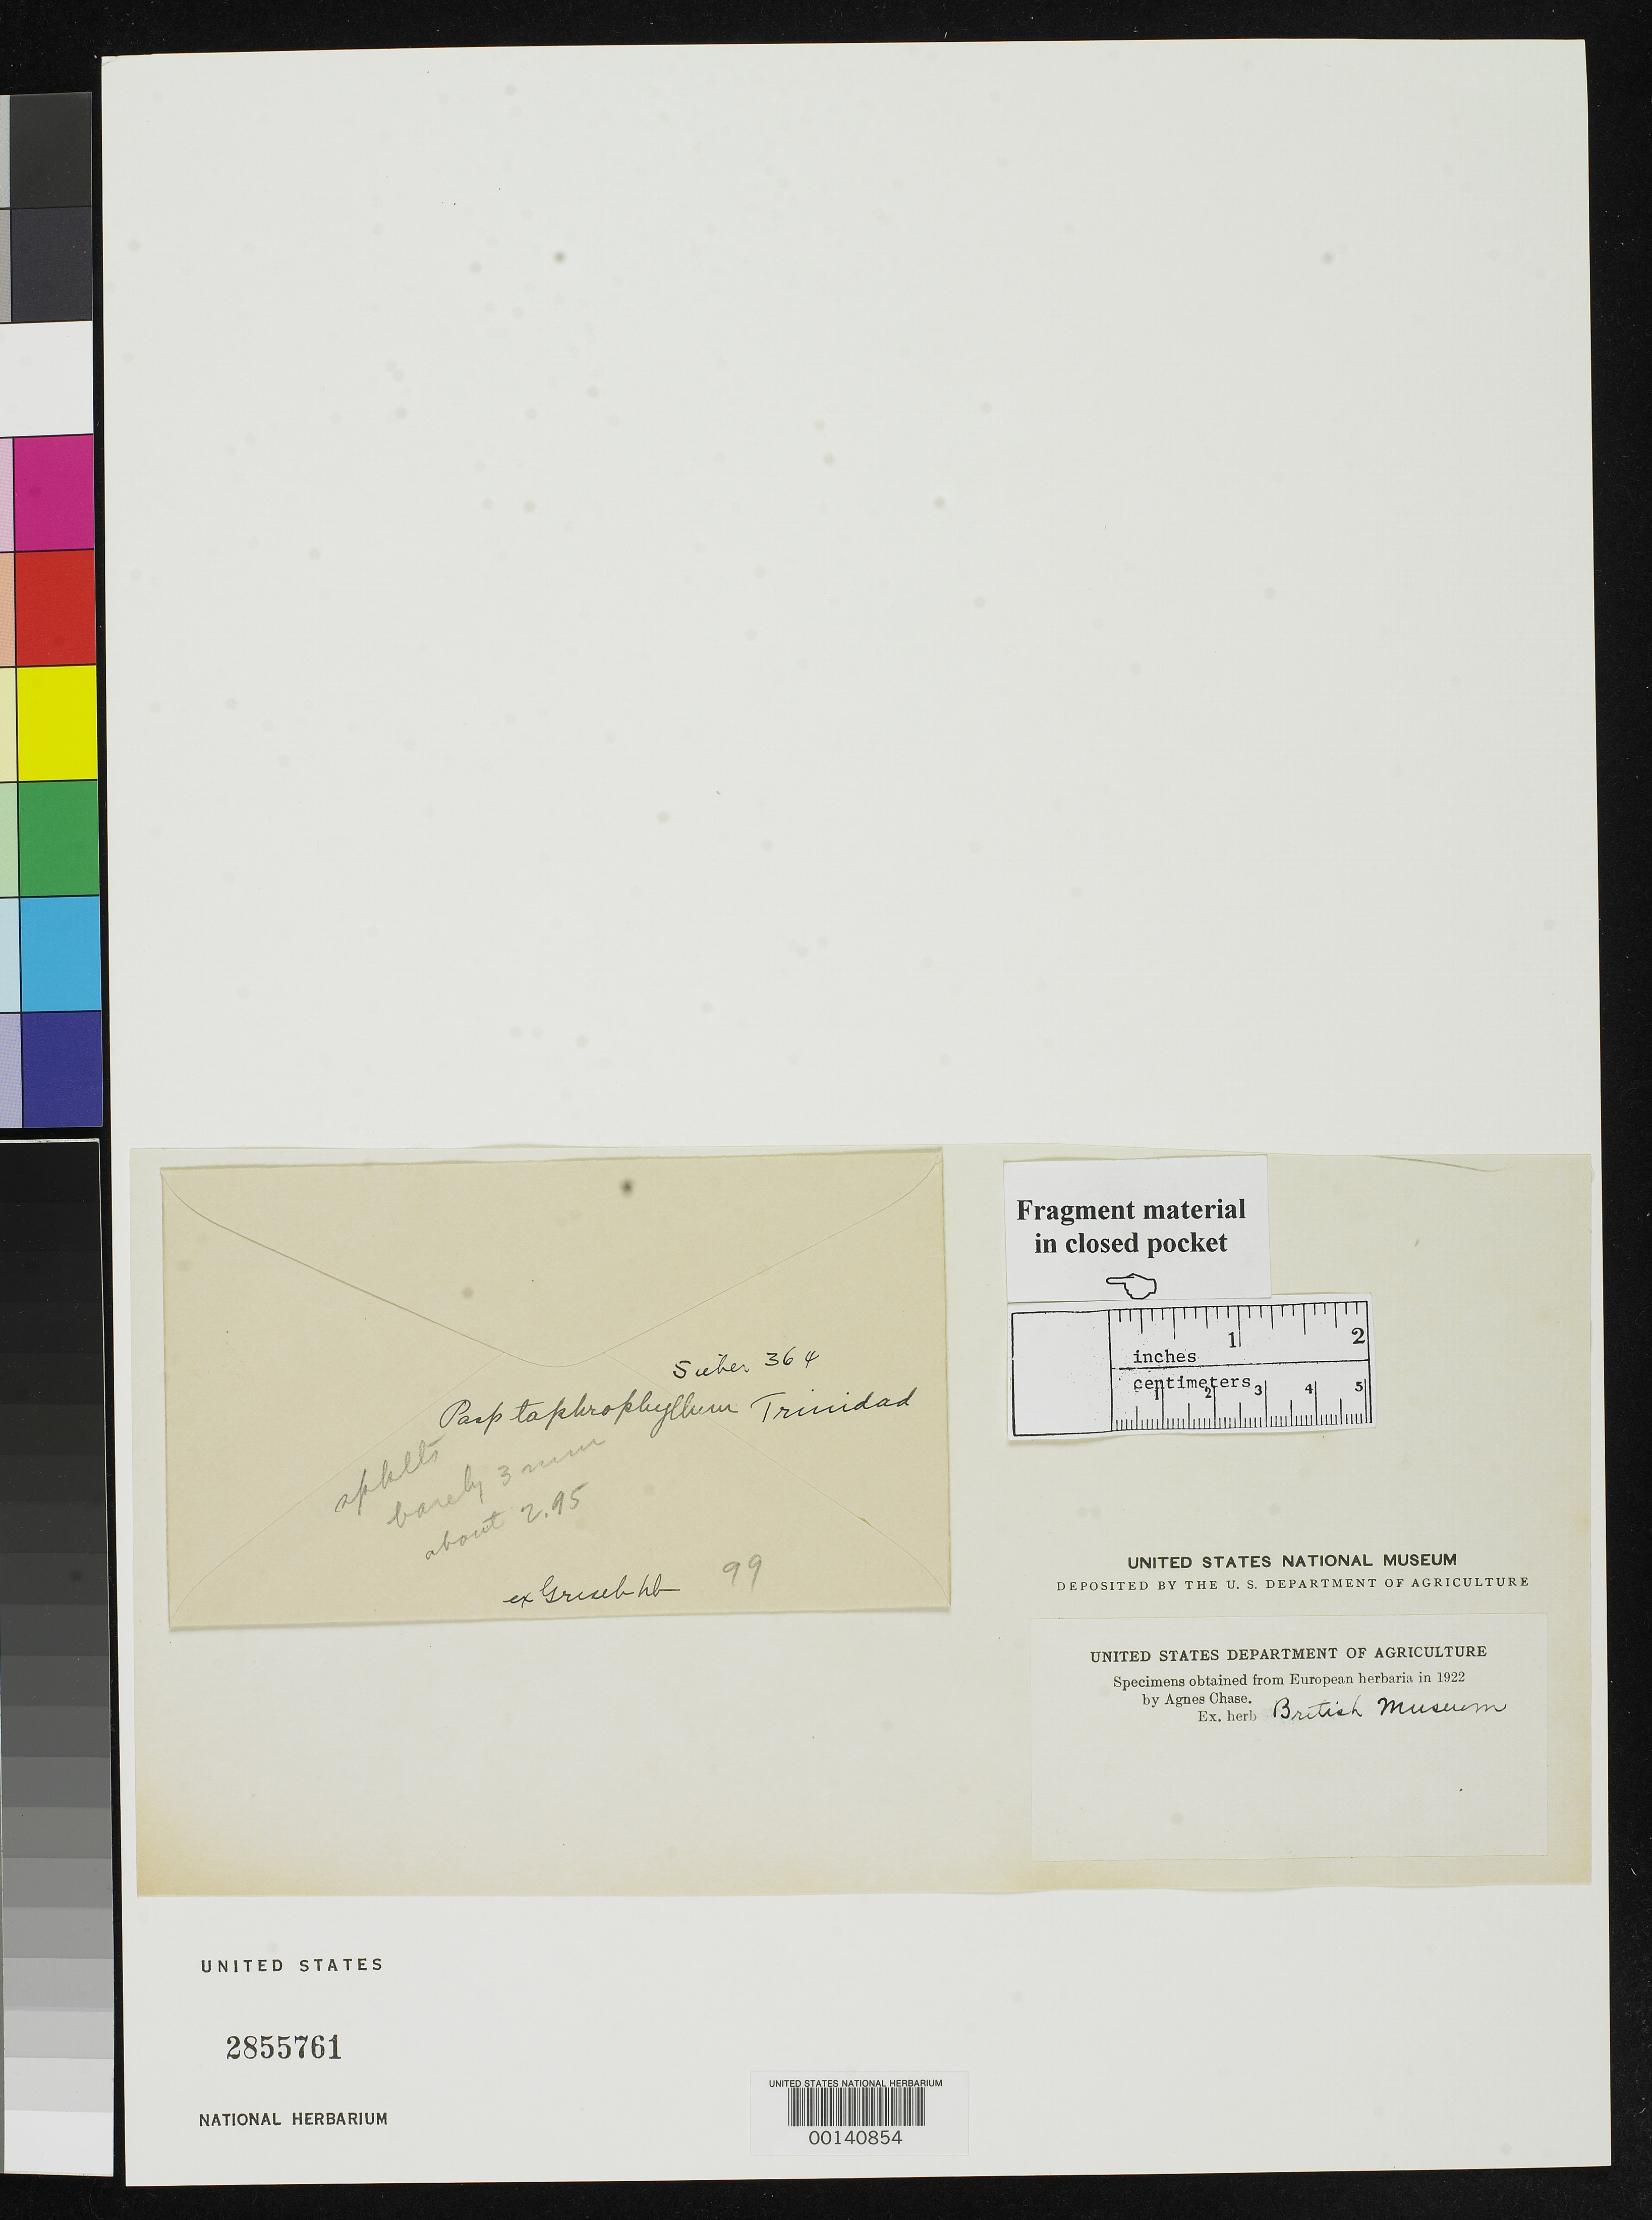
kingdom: Plantae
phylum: Tracheophyta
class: Liliopsida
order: Poales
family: Poaceae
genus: Paspalum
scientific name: Paspalum taphrophyllum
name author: Steud.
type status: Type Fragment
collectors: F. W. Sieber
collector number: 364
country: Martinique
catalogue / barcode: US 2855761